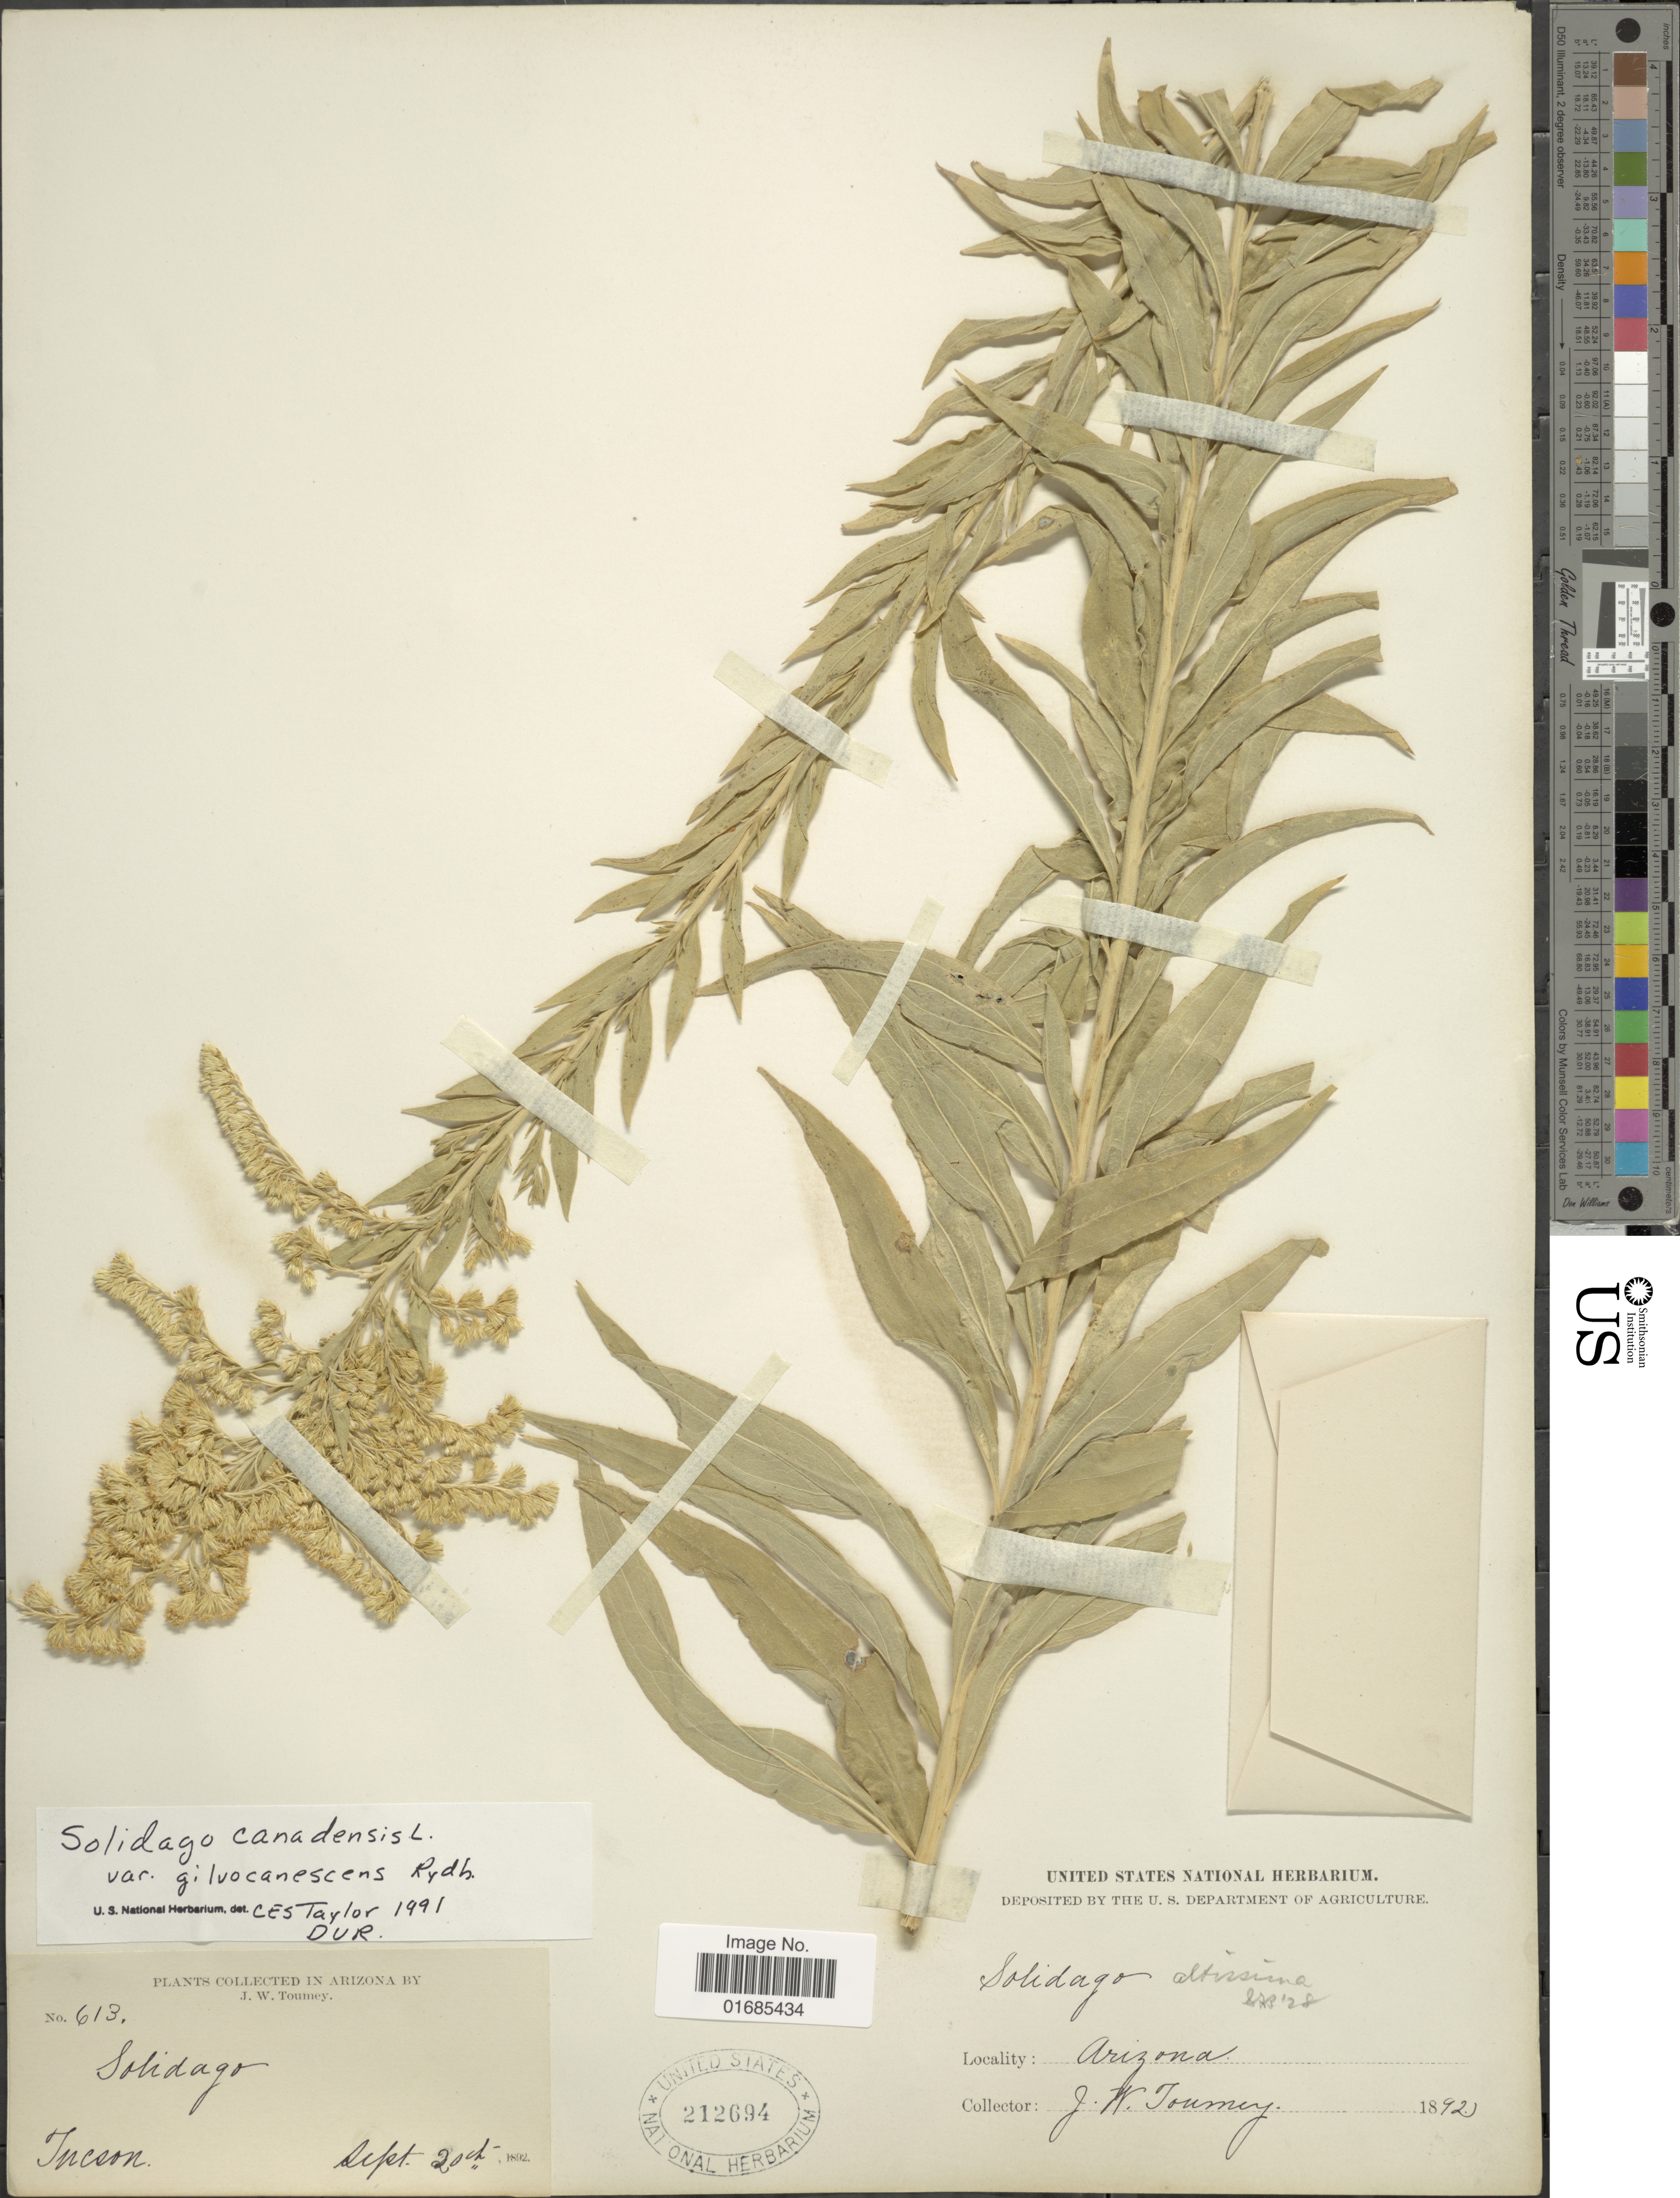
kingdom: Plantae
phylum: Tracheophyta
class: Magnoliopsida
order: Asterales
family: Asteraceae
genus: Solidago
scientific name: Solidago canadensis var. salebrosa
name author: (Piper) M.E. Jones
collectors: J. Tourney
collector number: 613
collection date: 1892-09-20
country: United States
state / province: Arizona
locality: Tucson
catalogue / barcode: US 212694